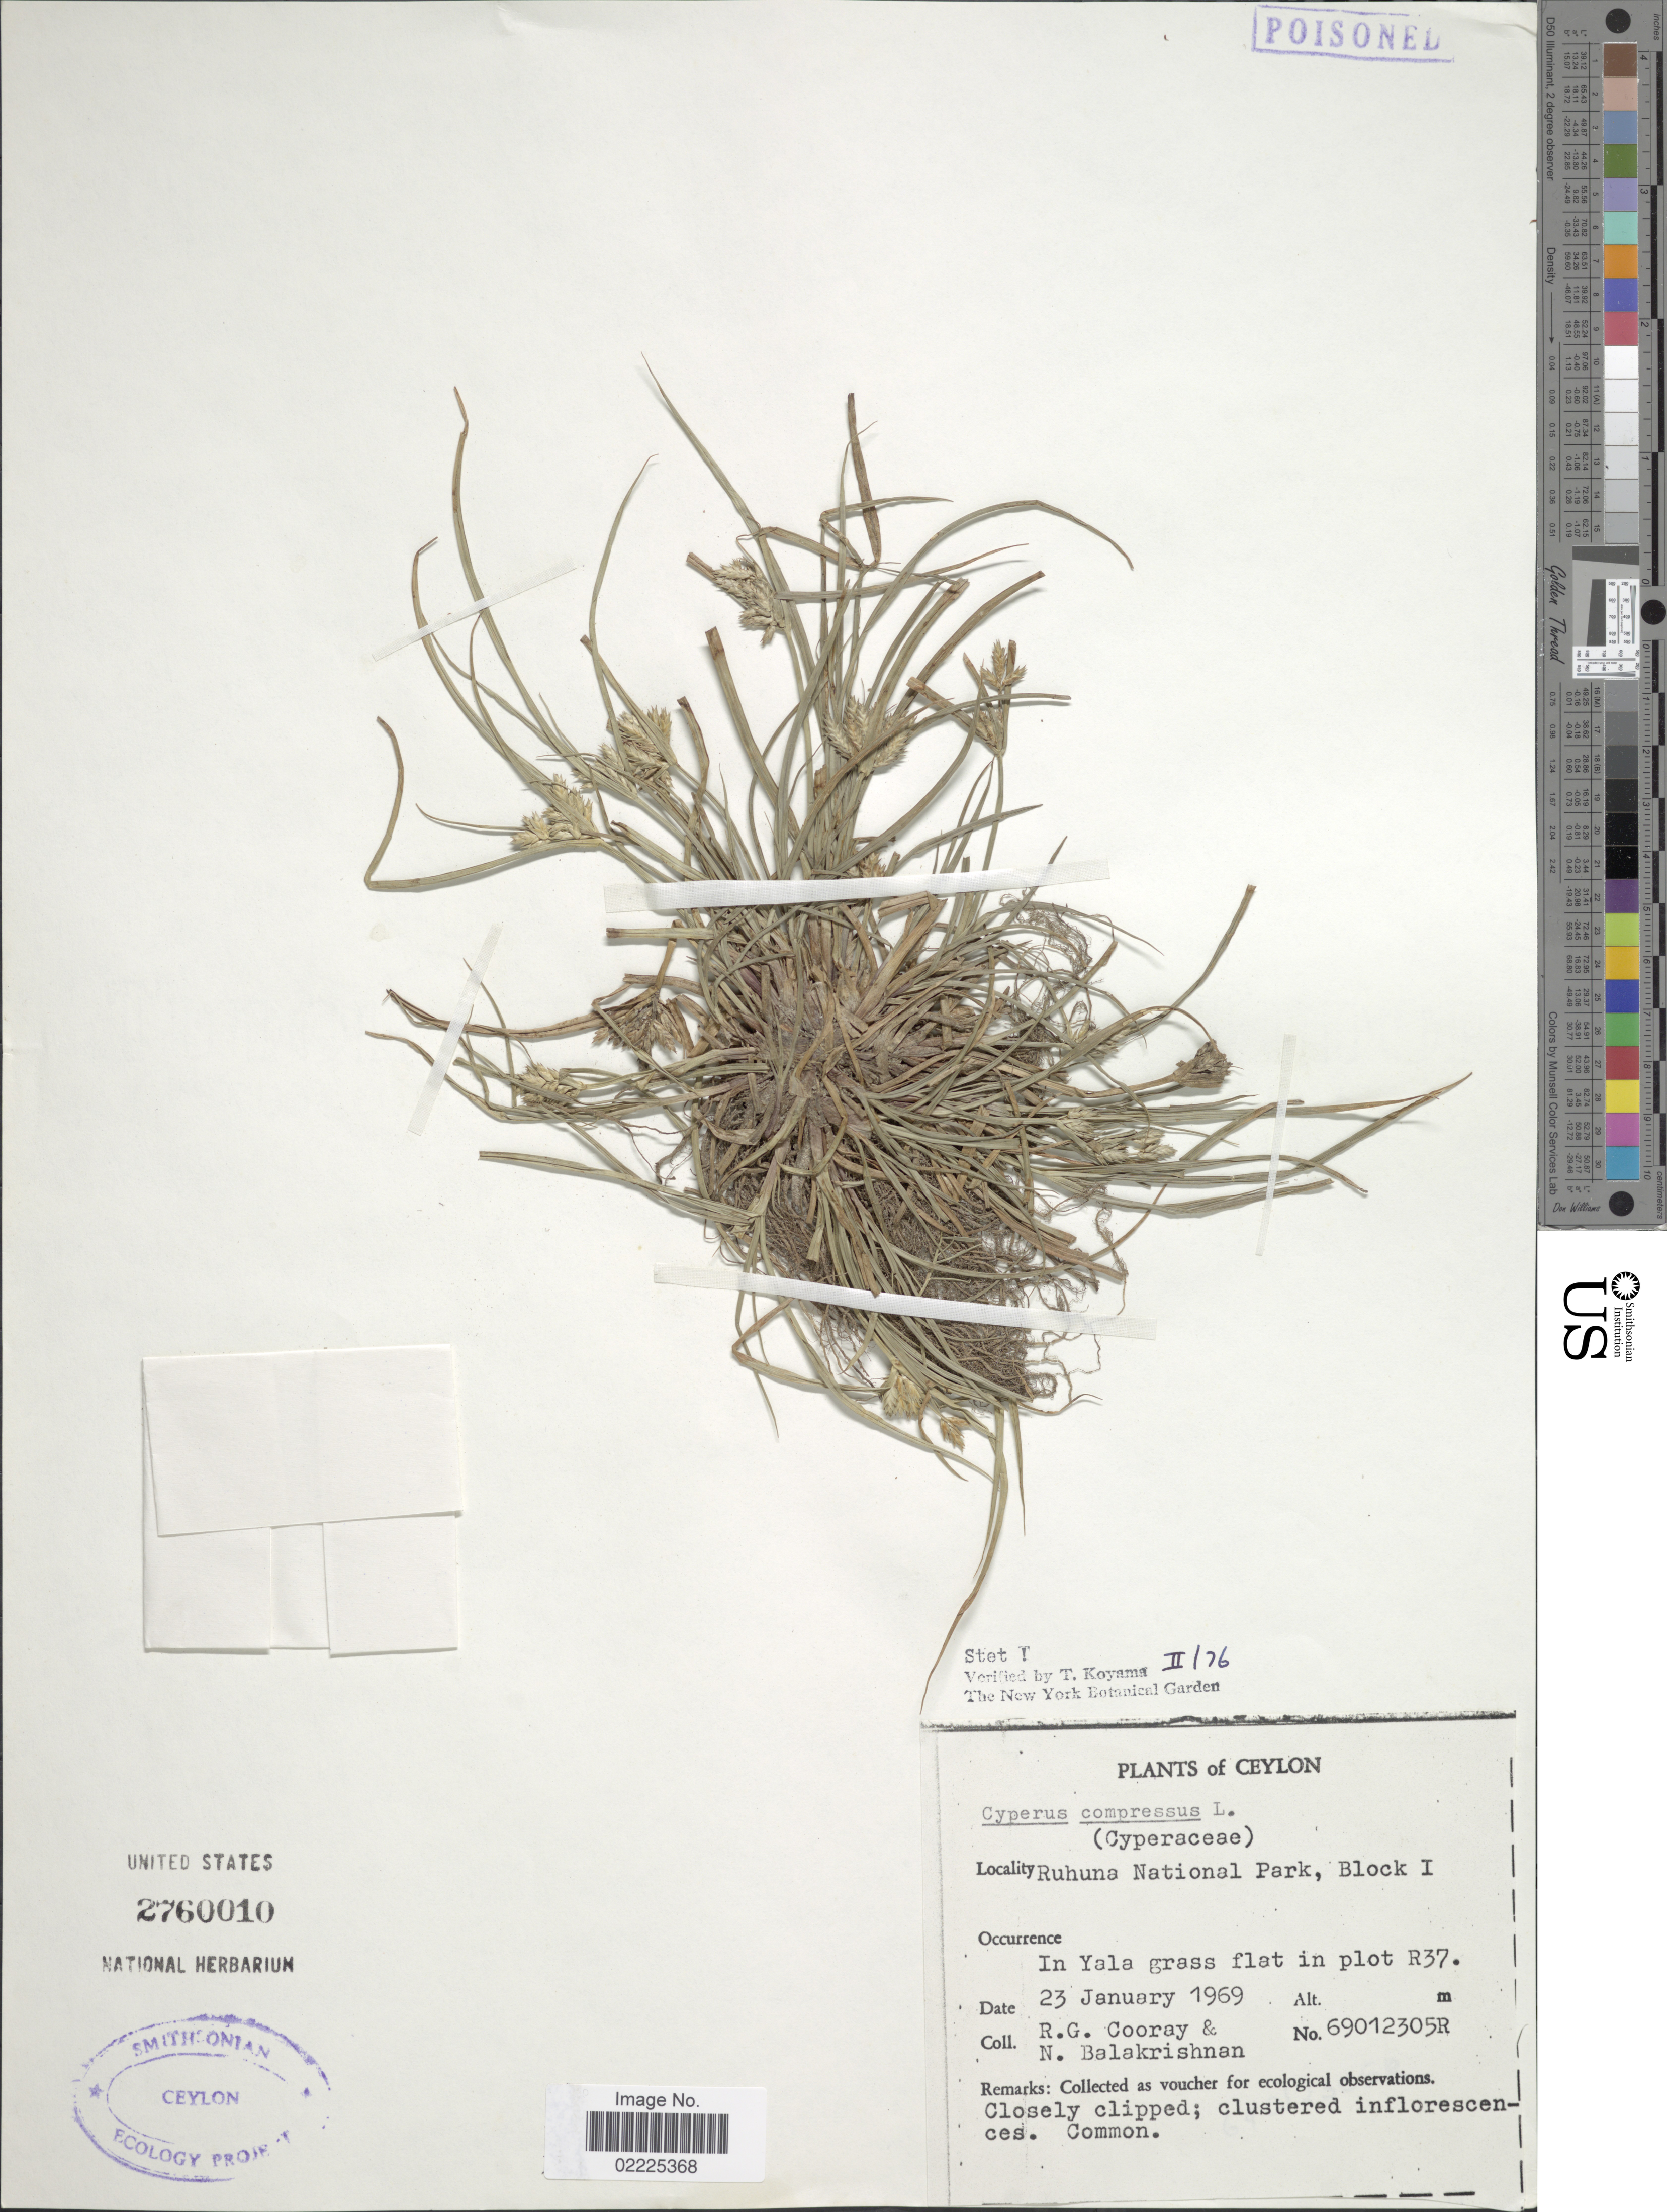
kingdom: Plantae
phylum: Tracheophyta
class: Liliopsida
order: Poales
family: Cyperaceae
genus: Cyperus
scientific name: Cyperus compressus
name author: L.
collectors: R. Cooray & N. Balakrishnan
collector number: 69012305R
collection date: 1969-01-23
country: Sri Lanka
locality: Ceylon, Ruhuna National Park, Block I, In Yala grass flat in plot R37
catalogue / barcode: US 2760010